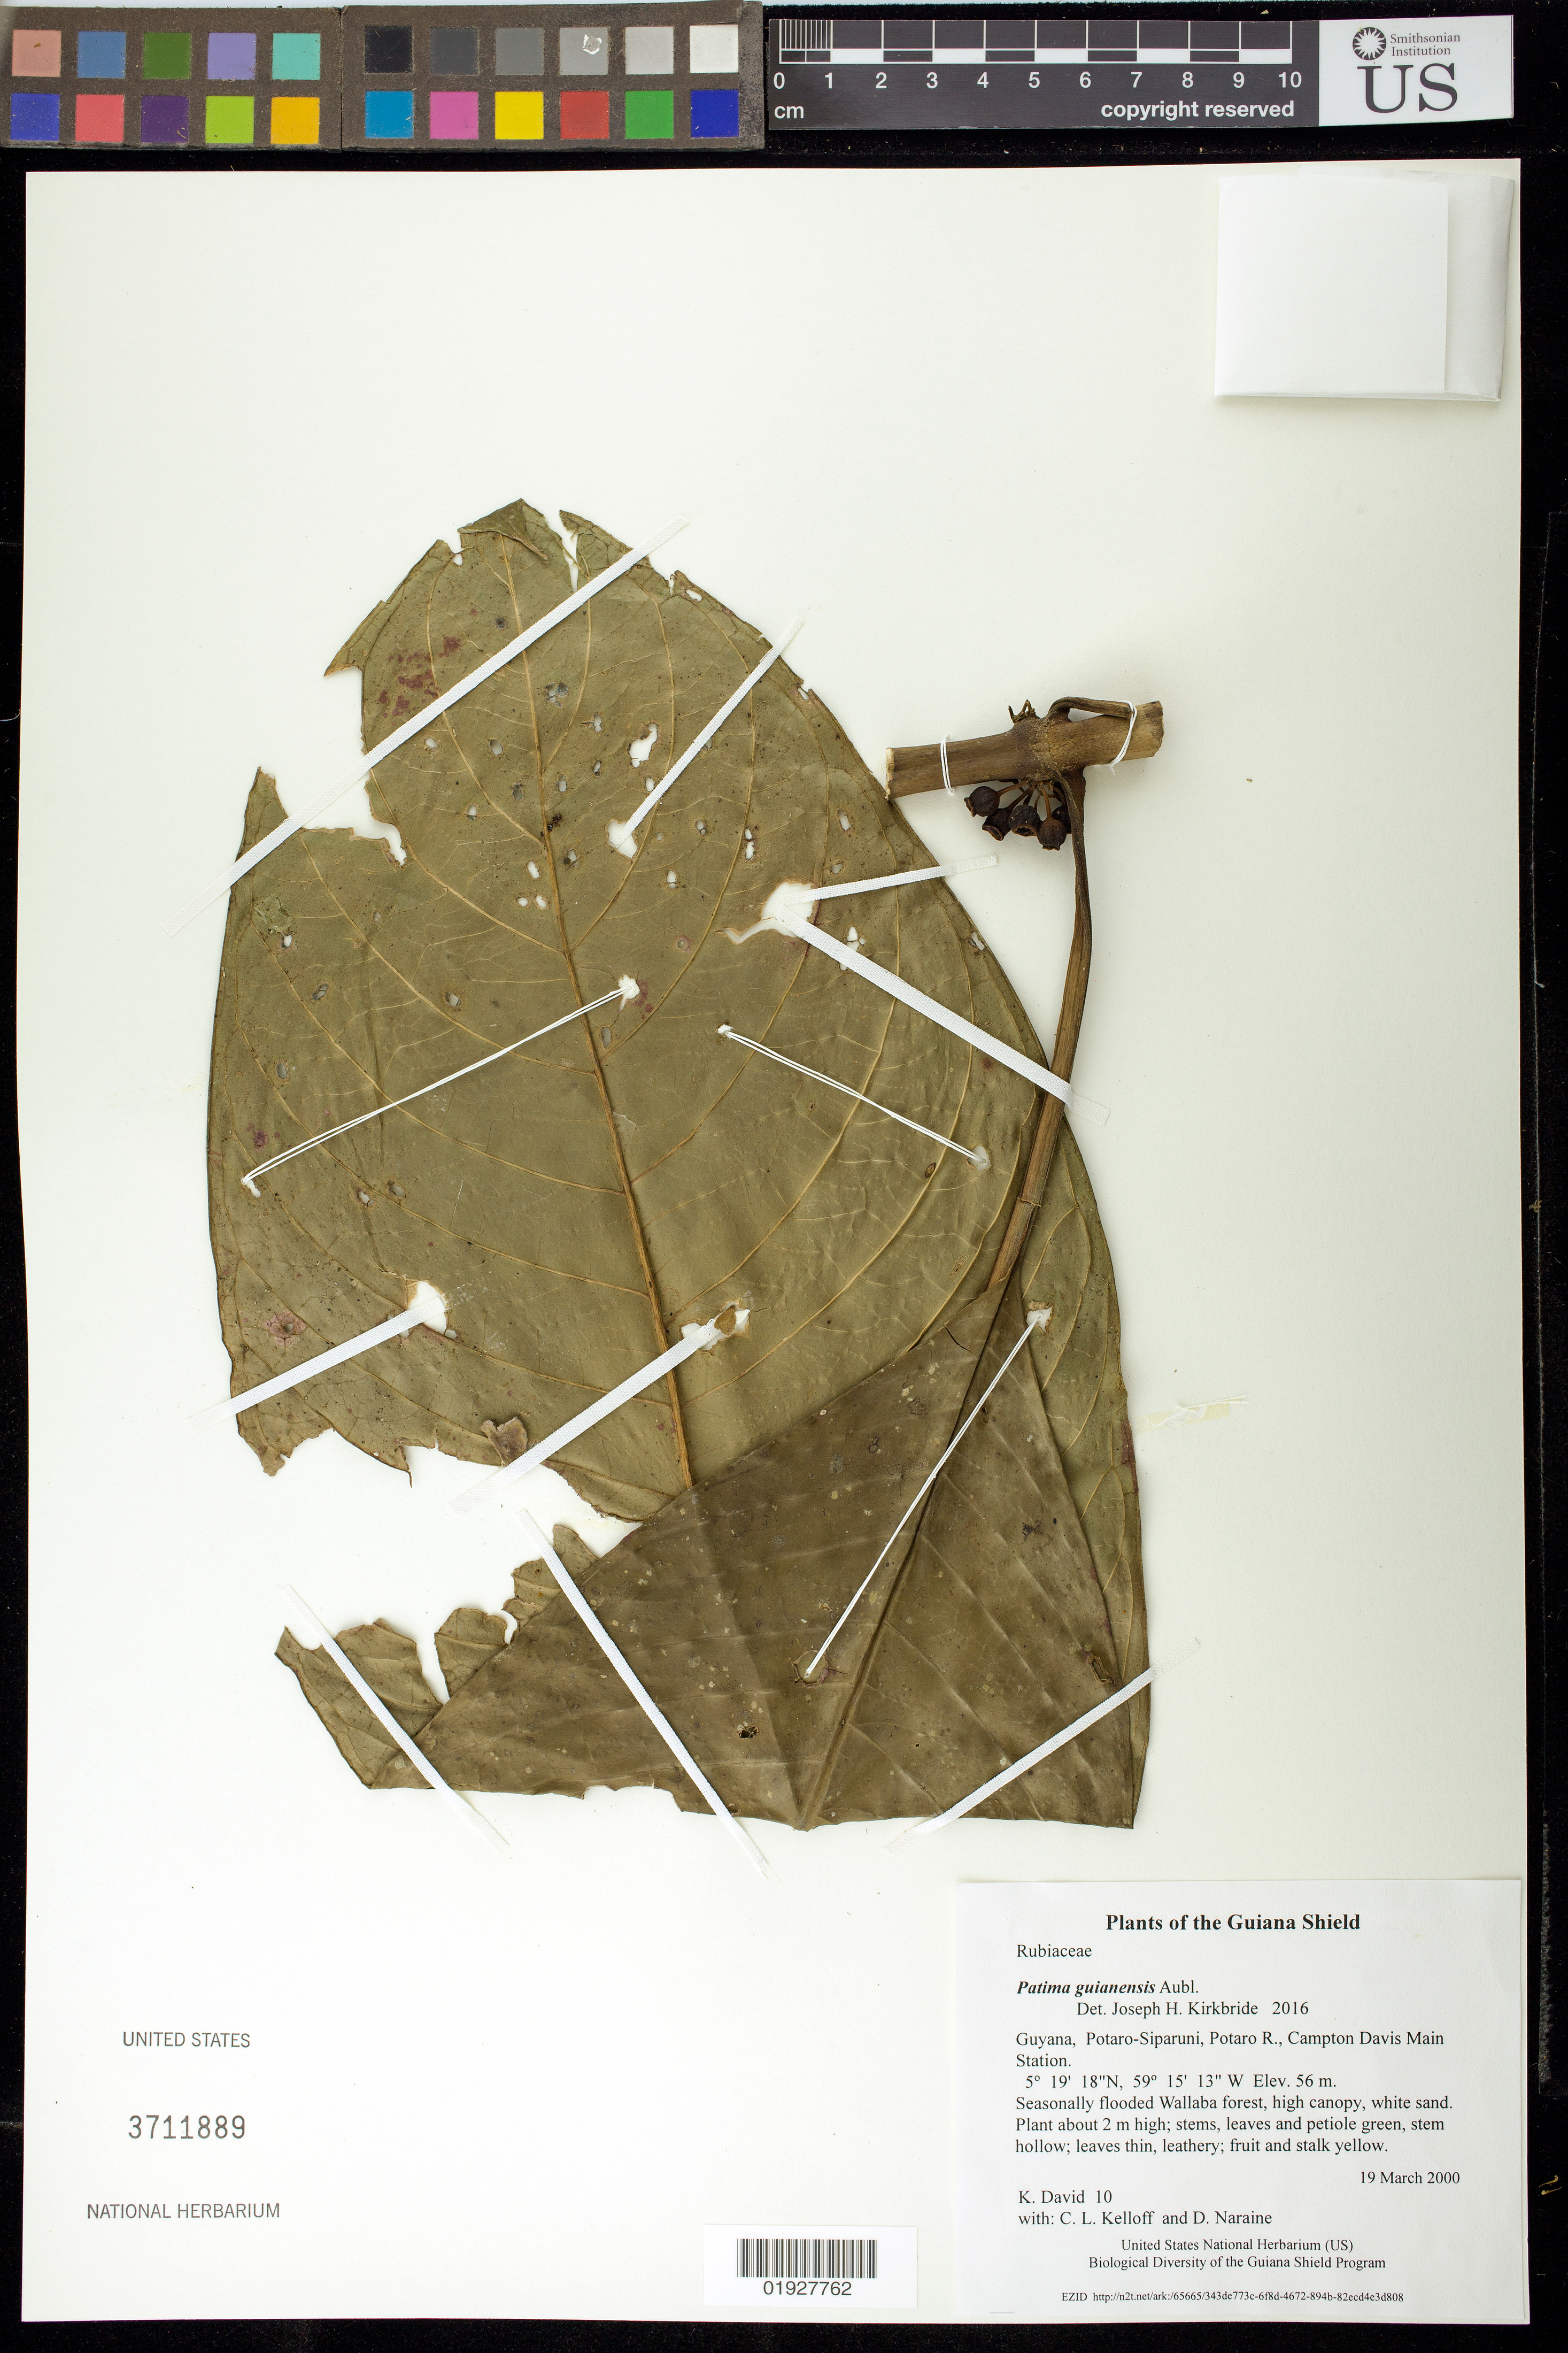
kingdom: Plantae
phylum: Tracheophyta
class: Magnoliopsida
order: Gentianales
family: Rubiaceae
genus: Patima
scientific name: Patima guianensis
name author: Aubl.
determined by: Kirkbride, J. H.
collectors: K. David, C. L. Kelloff & D. Naraine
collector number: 10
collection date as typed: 19 March 2000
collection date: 2000-03-19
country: Guyana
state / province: Potaro-Siparuni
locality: Potaro R., Campton Davis Main Station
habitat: Seasonally flooded Wallaba forest, high canopy, white sand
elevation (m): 56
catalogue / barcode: US 3711889